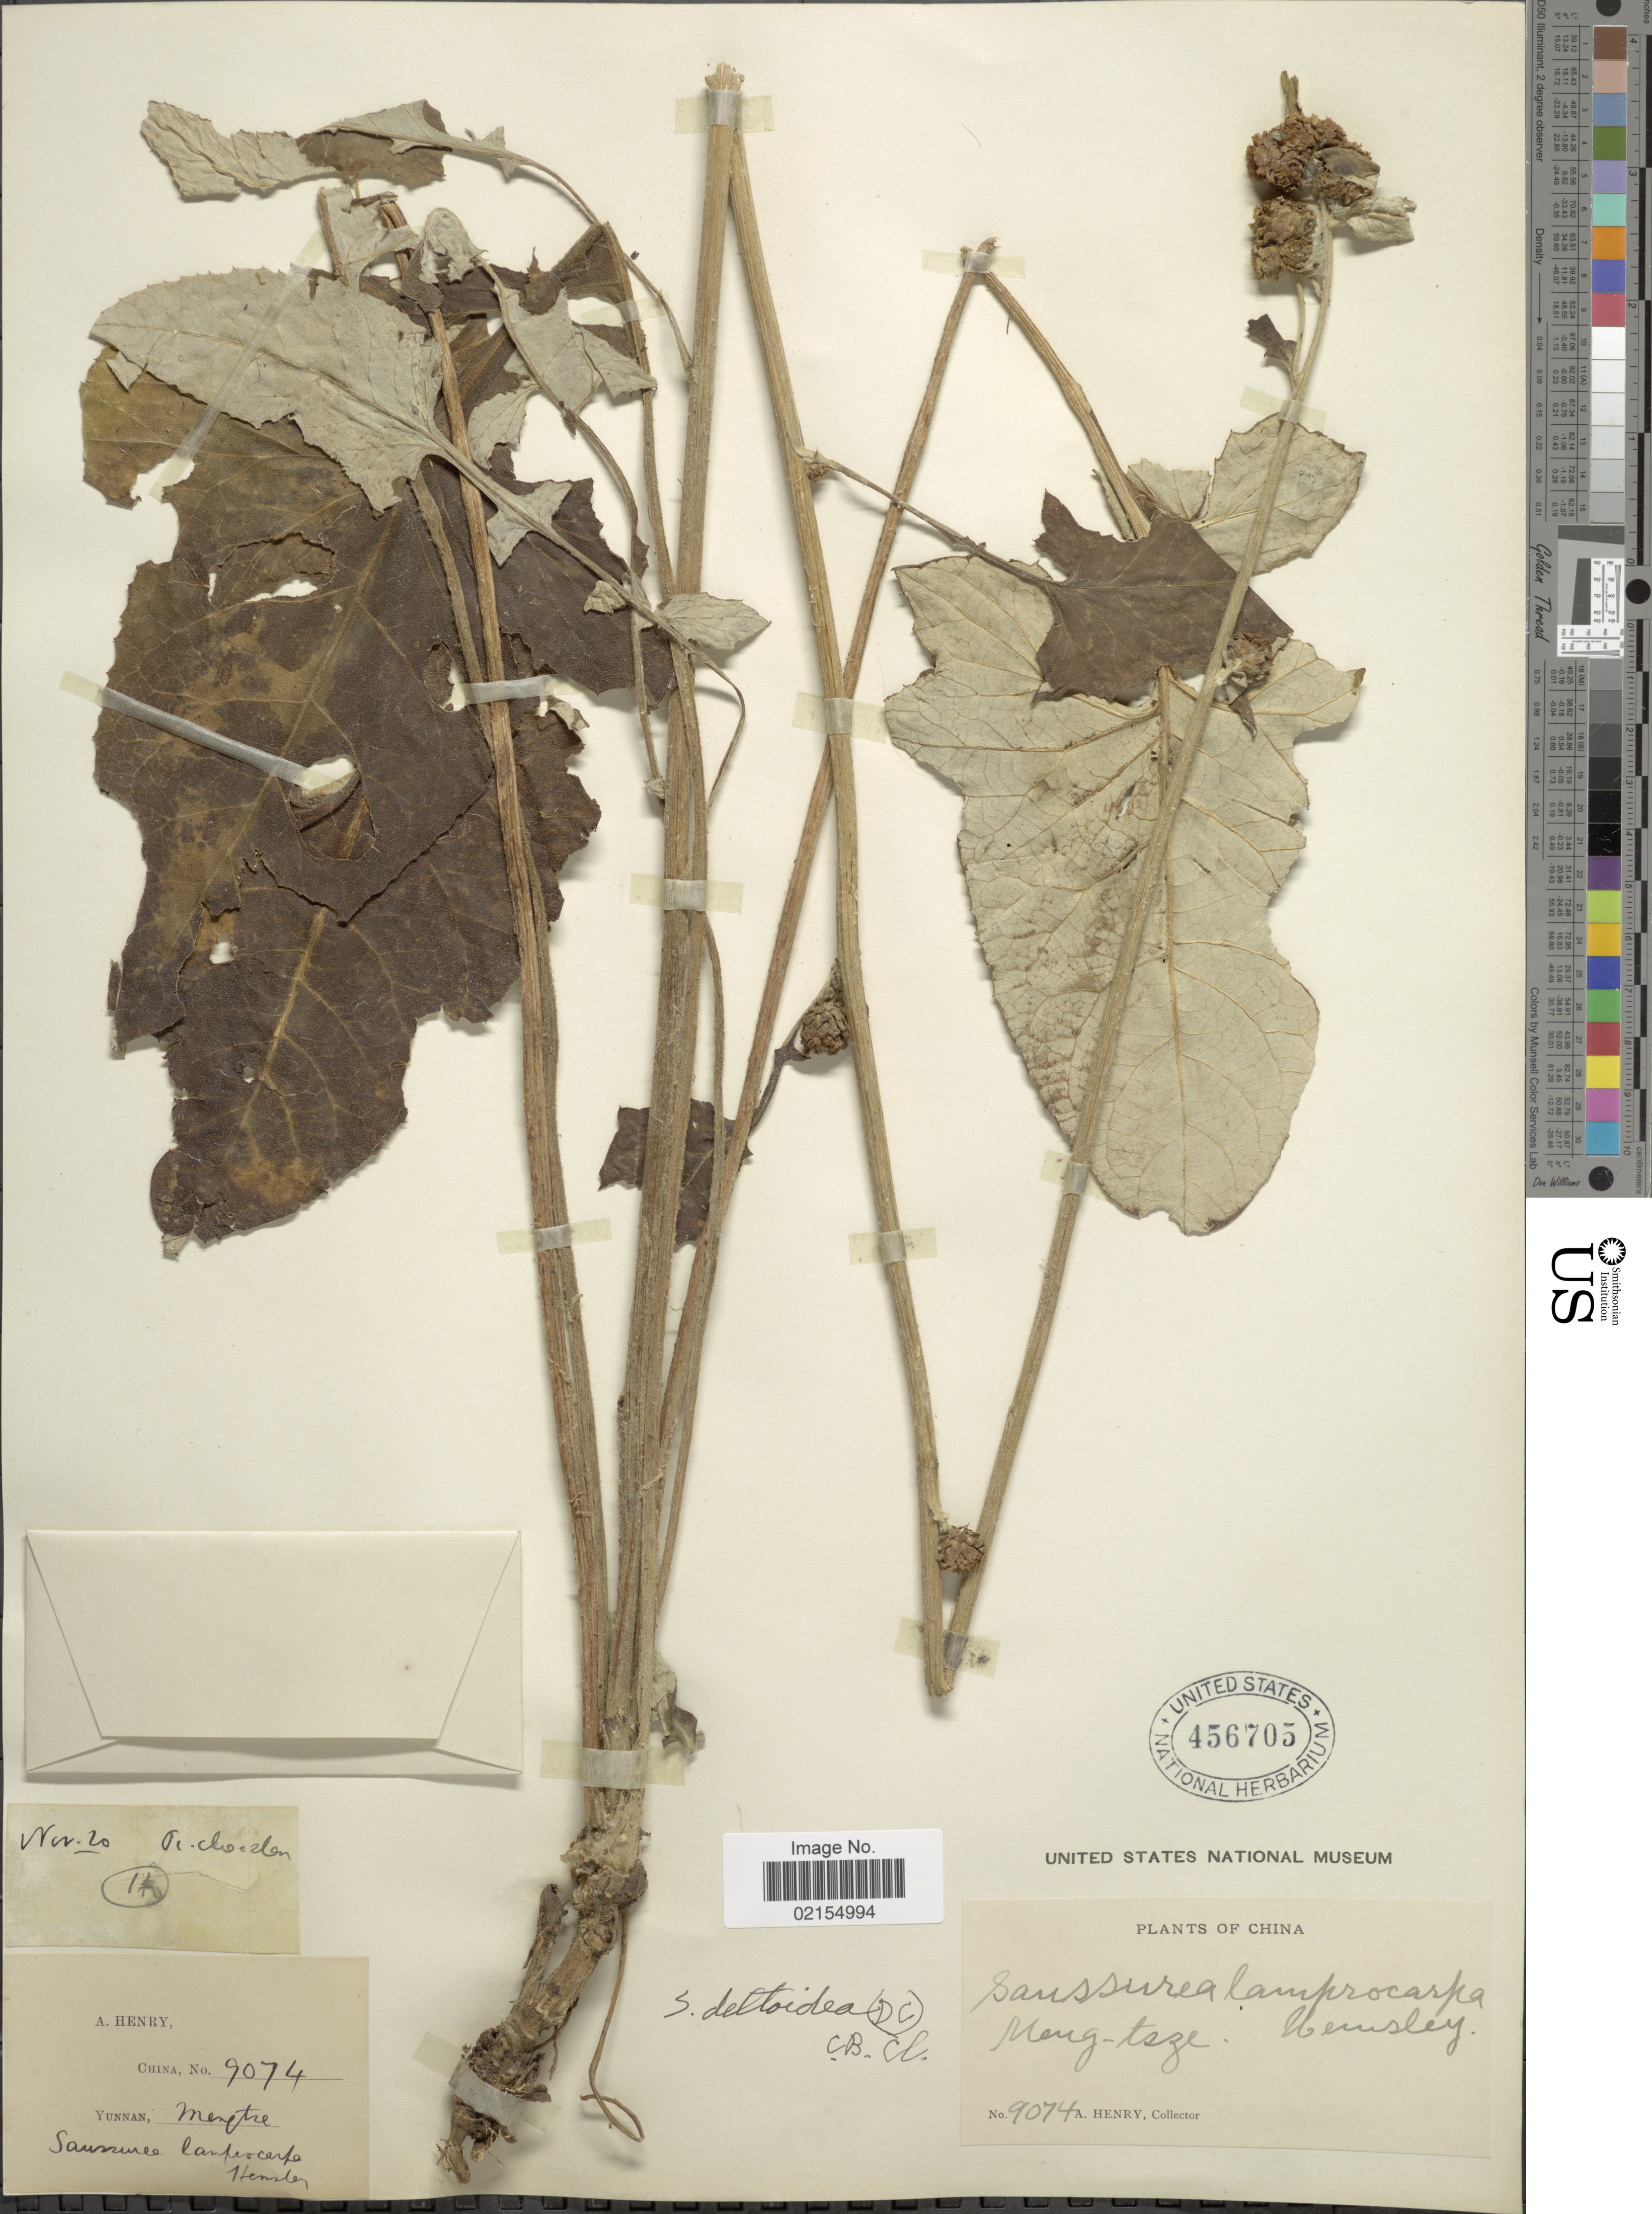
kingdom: Plantae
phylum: Tracheophyta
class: Magnoliopsida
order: Asterales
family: Asteraceae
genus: Himalaiella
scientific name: Himalaiella deltoidea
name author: (DC.) Raab-Straube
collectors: A. Henry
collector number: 9074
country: China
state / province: Yunnan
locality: Mengtze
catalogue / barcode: US 456705